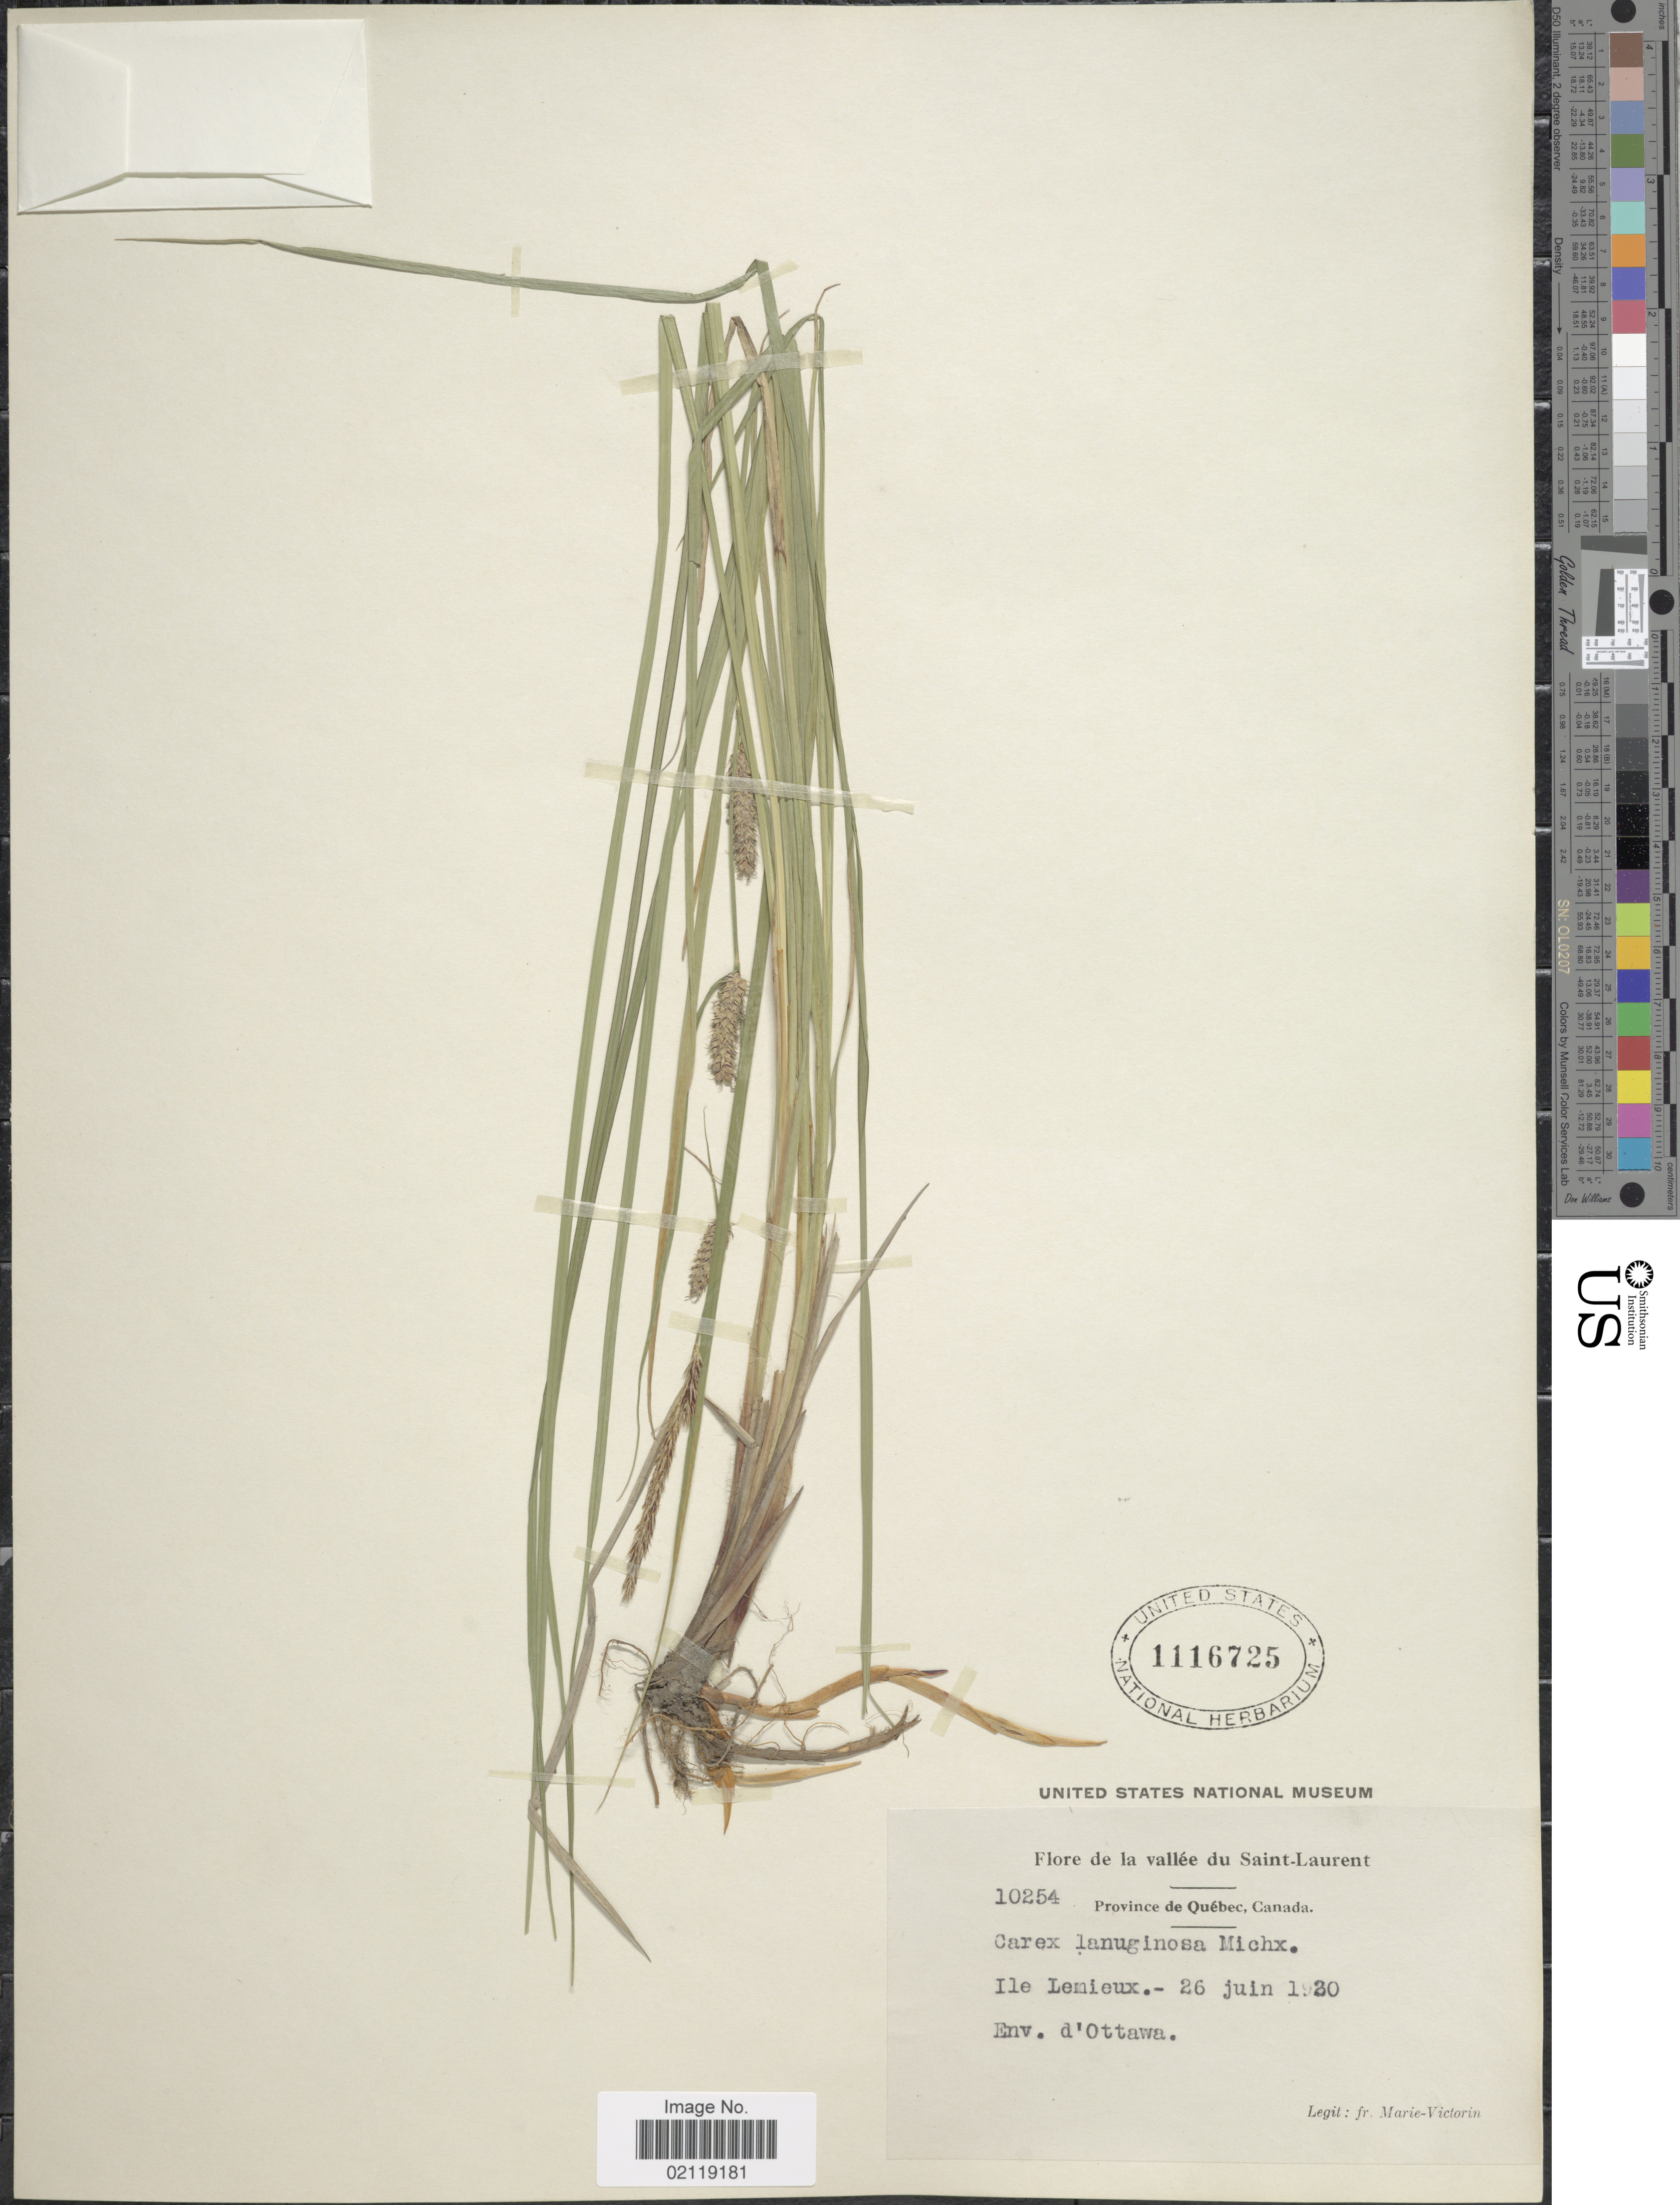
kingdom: Plantae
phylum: Tracheophyta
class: Liliopsida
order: Poales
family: Cyperaceae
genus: Carex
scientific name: Carex pellita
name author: Muhl. ex Willd.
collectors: Fr. Marie-Victorin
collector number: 10254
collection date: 1930-06-26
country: Canada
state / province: Quebec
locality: De la vallee du Saint-Laurent. Ile Lenieux. Env. d'Ottawa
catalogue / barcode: US 1116725